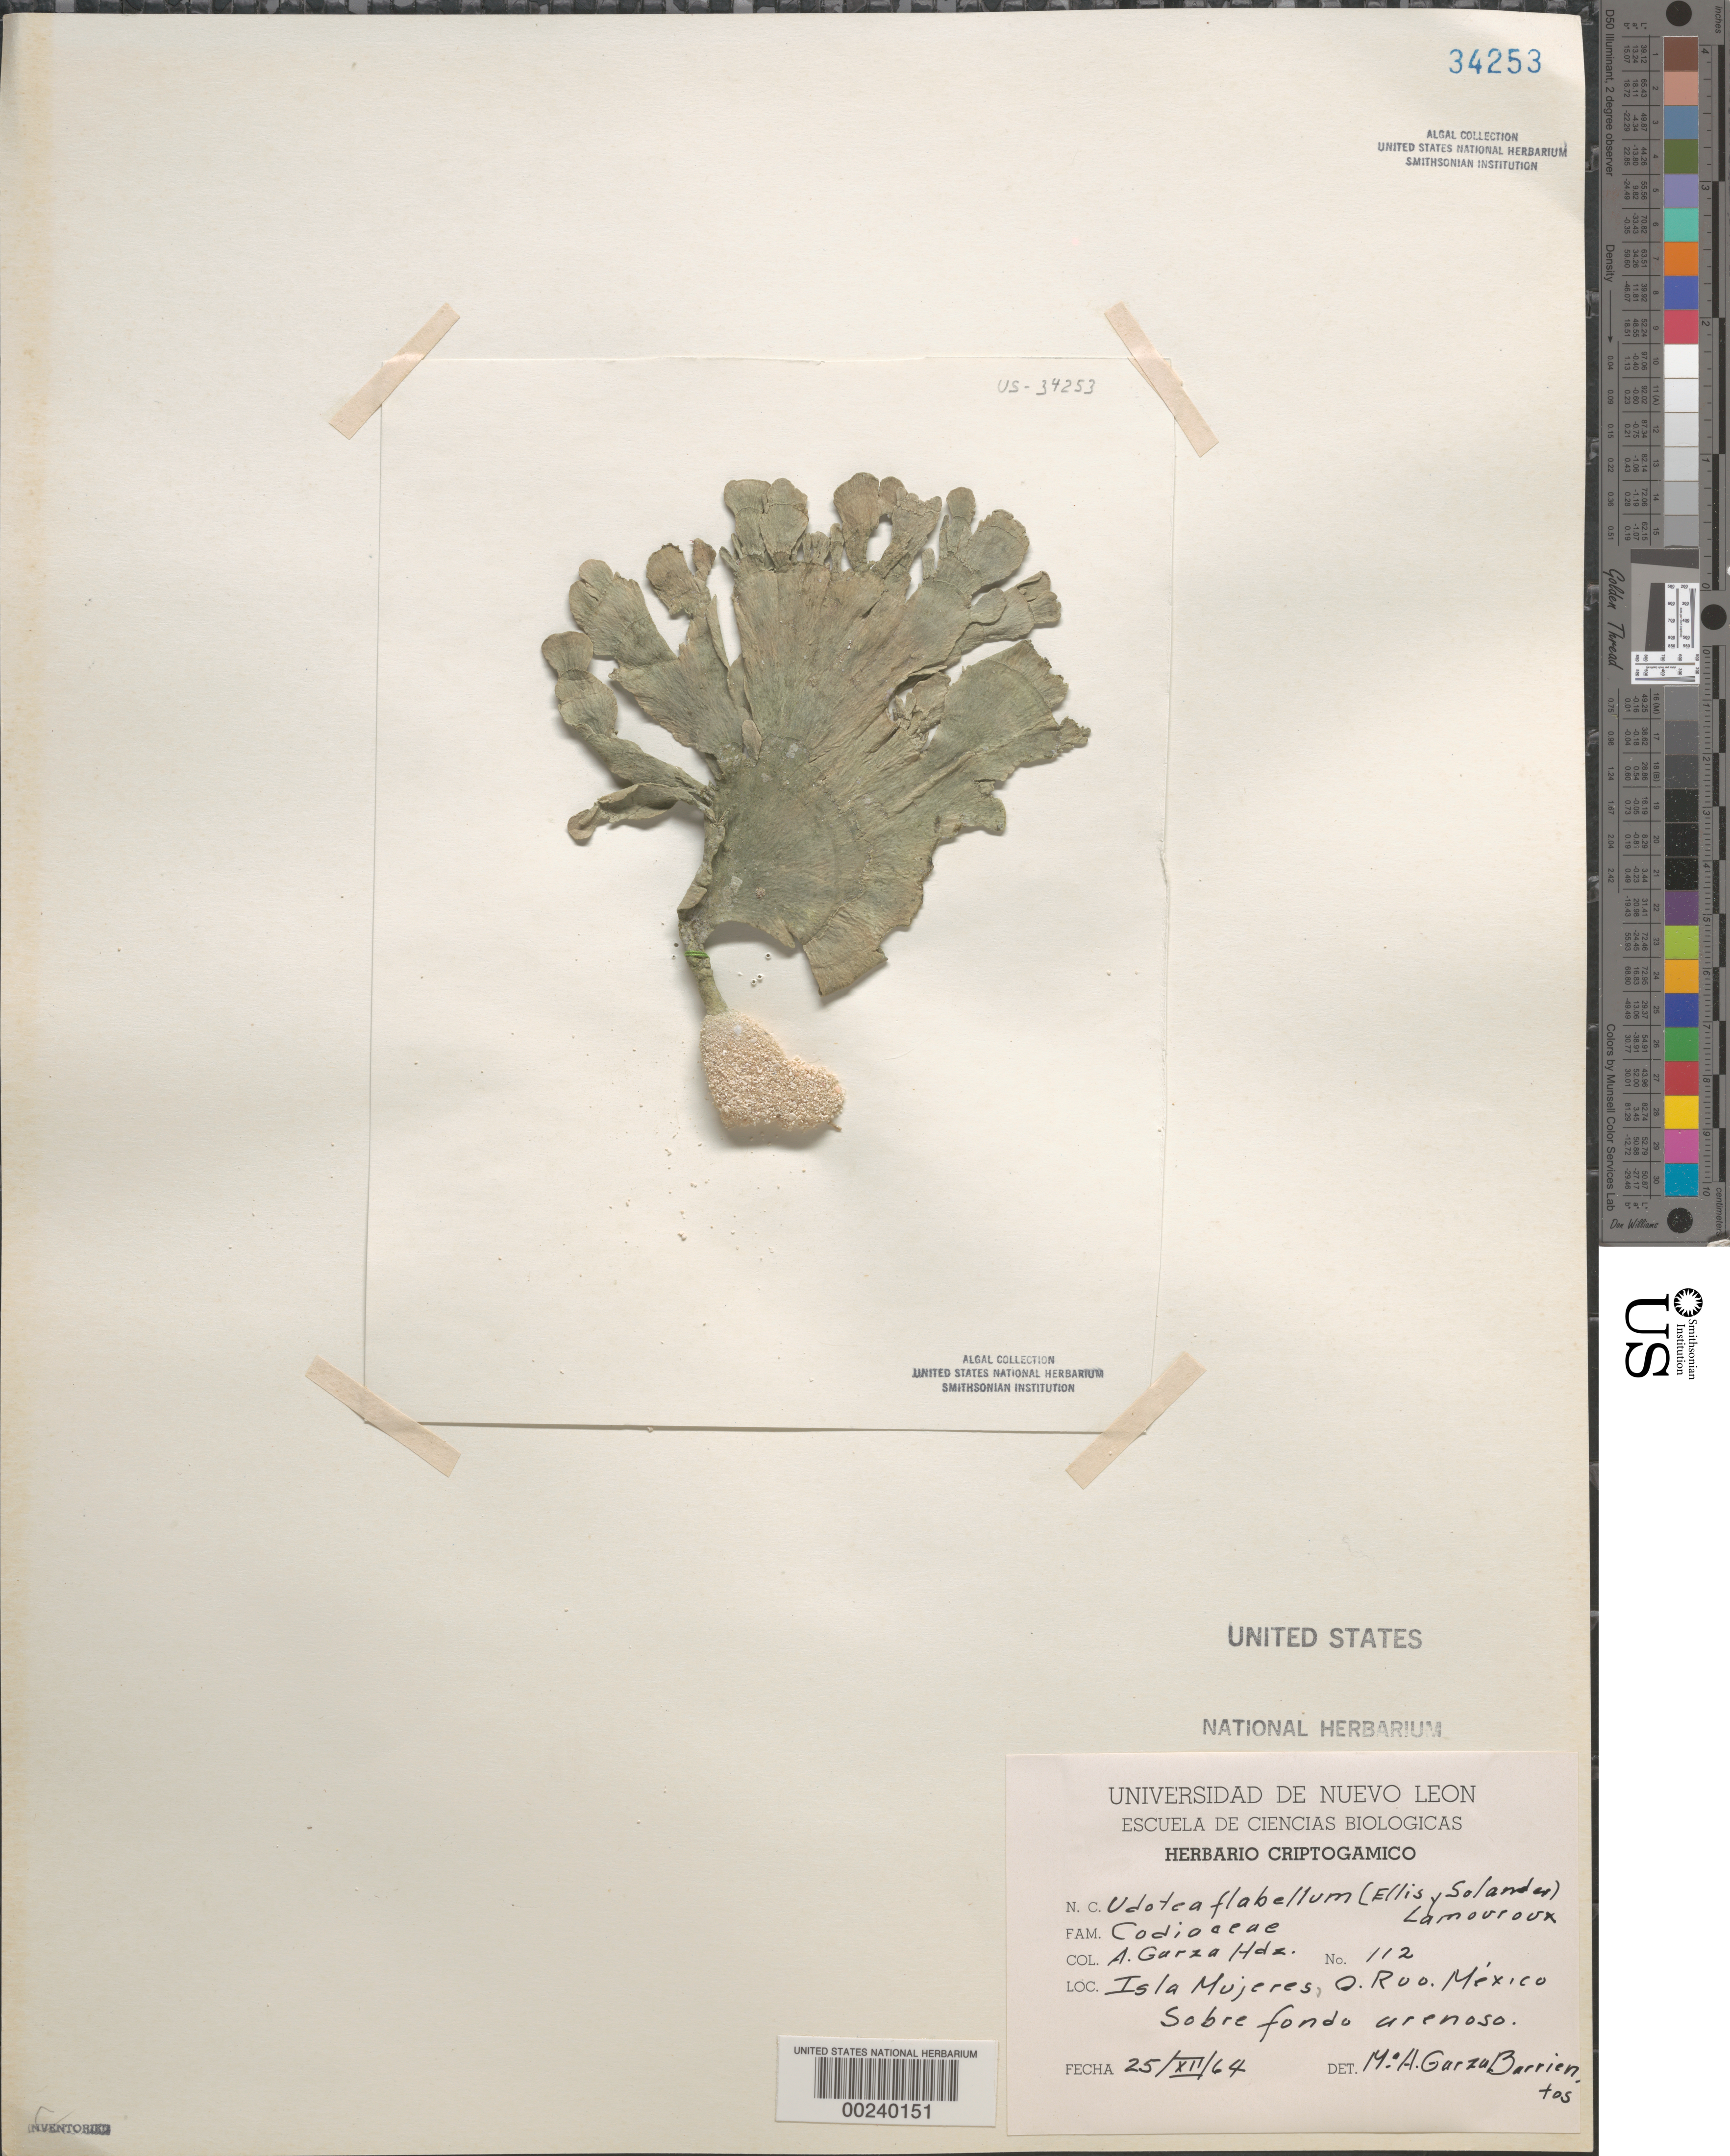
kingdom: Plantae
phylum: Chlorophyta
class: Ulvophyceae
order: Bryopsidales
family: Udoteaceae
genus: Udotea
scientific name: Udotea flabellum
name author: (J. Ellis & Sol.) M. Howe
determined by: Garza Barrientos, M. A.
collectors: A. Garza Hernandez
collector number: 112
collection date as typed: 25 Dec 1964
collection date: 1964-12-25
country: Mexico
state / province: Quintana Roo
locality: Isla mujeres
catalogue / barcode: US 34253